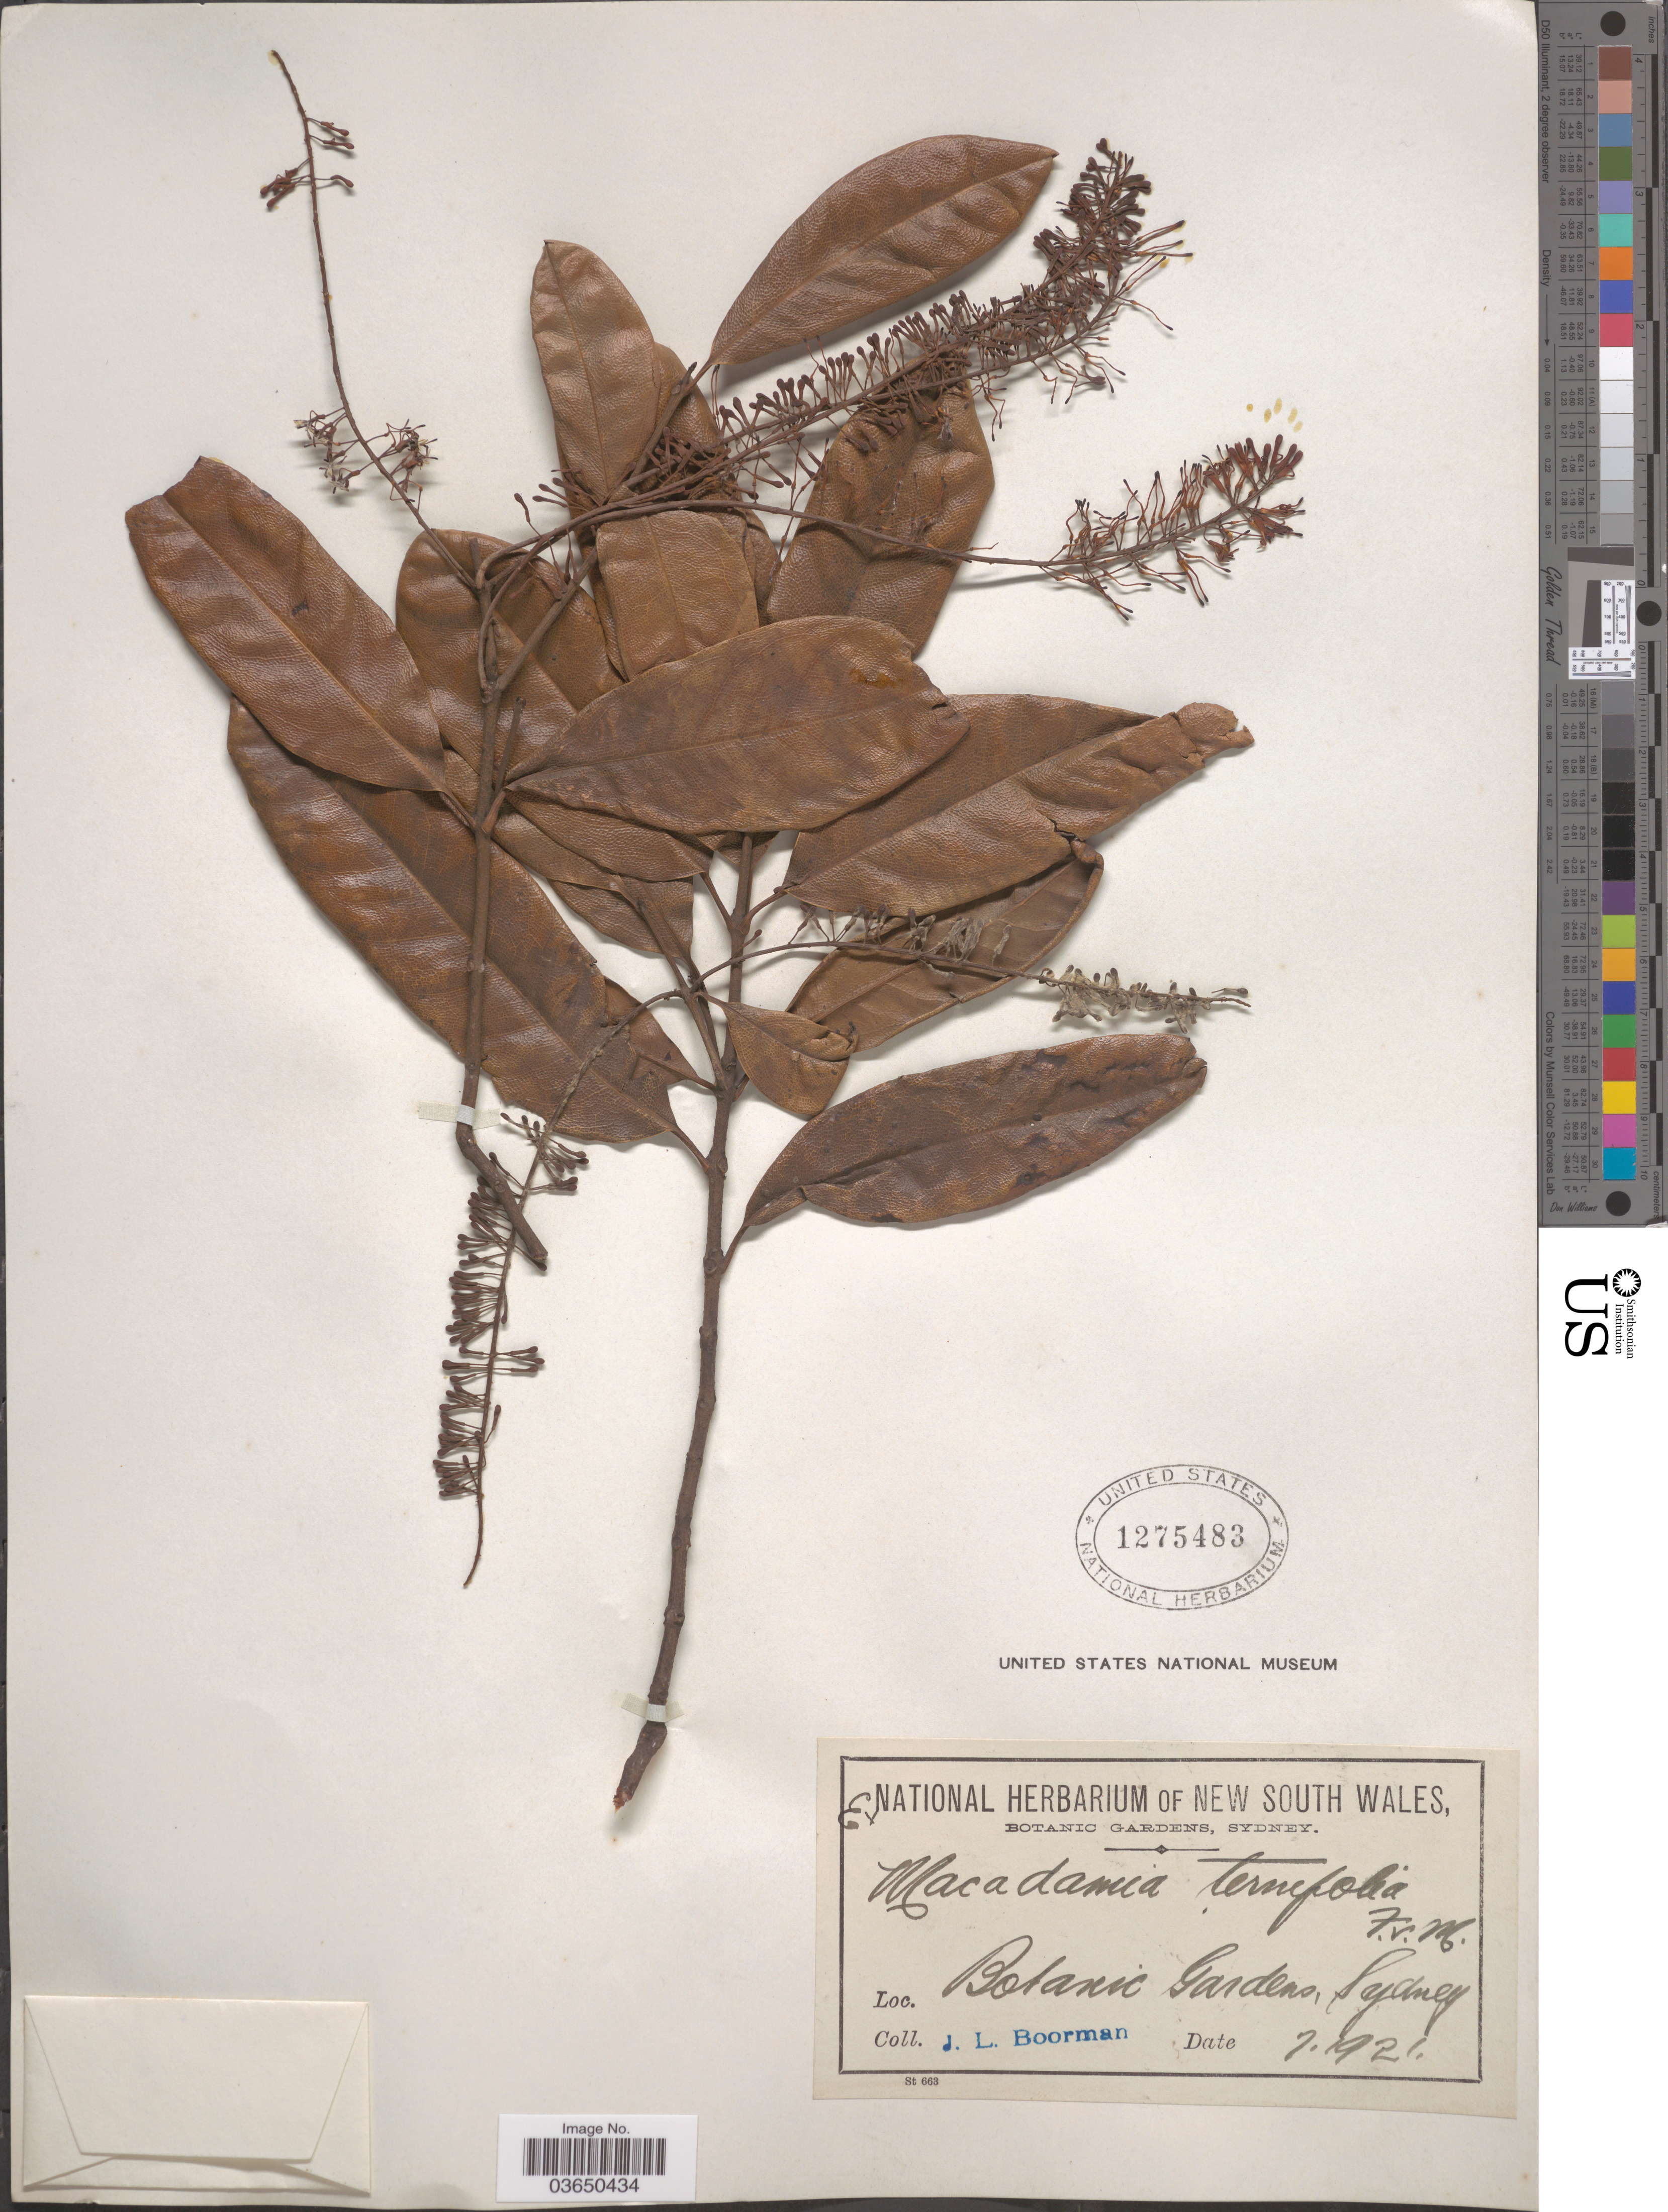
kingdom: Plantae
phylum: Tracheophyta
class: Magnoliopsida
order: Proteales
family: Proteaceae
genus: Macadamia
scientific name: Macadamia ternifolia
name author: F. Muell.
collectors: J. Boorman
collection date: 1921-07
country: Australia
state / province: New South Wales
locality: Botanic Gardens, Sydney.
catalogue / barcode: US 1275483